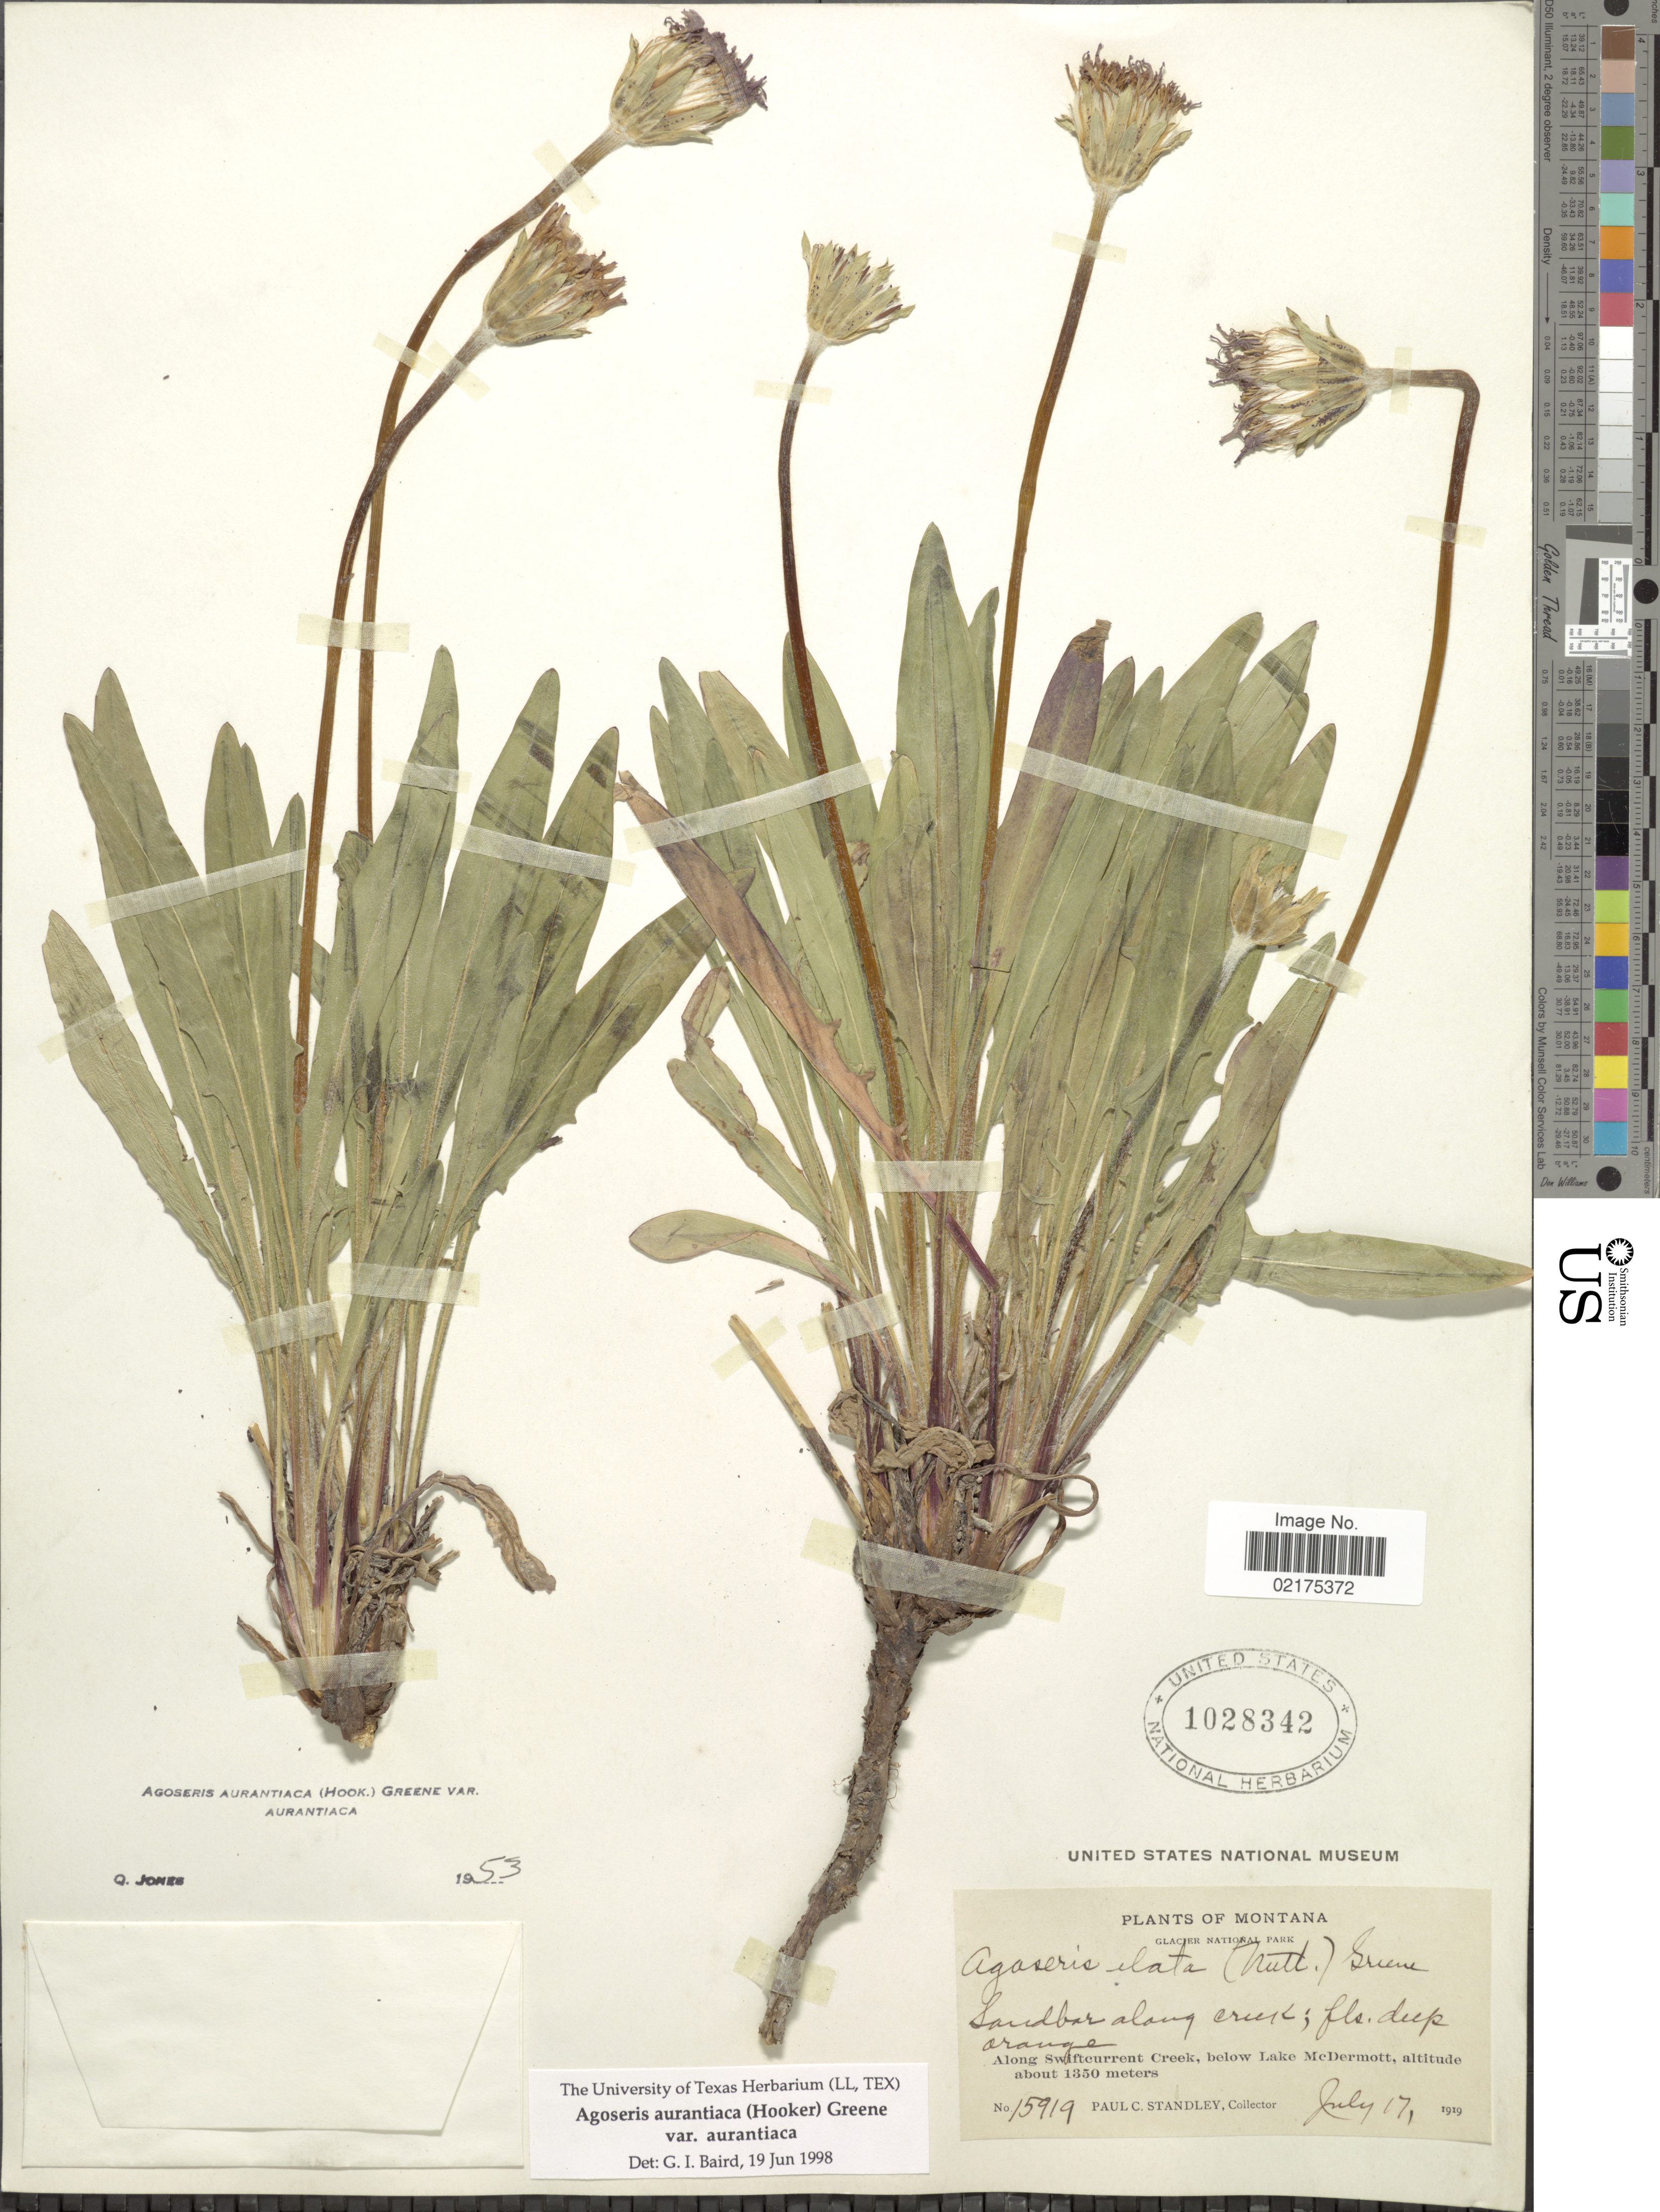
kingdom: Plantae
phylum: Tracheophyta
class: Magnoliopsida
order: Asterales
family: Asteraceae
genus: Agoseris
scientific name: Agoseris aurantiaca var. aurantiaca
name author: (Hook.) Greene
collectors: P. C. Standley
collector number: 15919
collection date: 1919-07-17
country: United States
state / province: Montana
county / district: Glacier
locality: Glacier National Park, along Swiftcurrent Creek, below Lake McDermott, Sandbar along Creek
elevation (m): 1350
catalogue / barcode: US 1028342